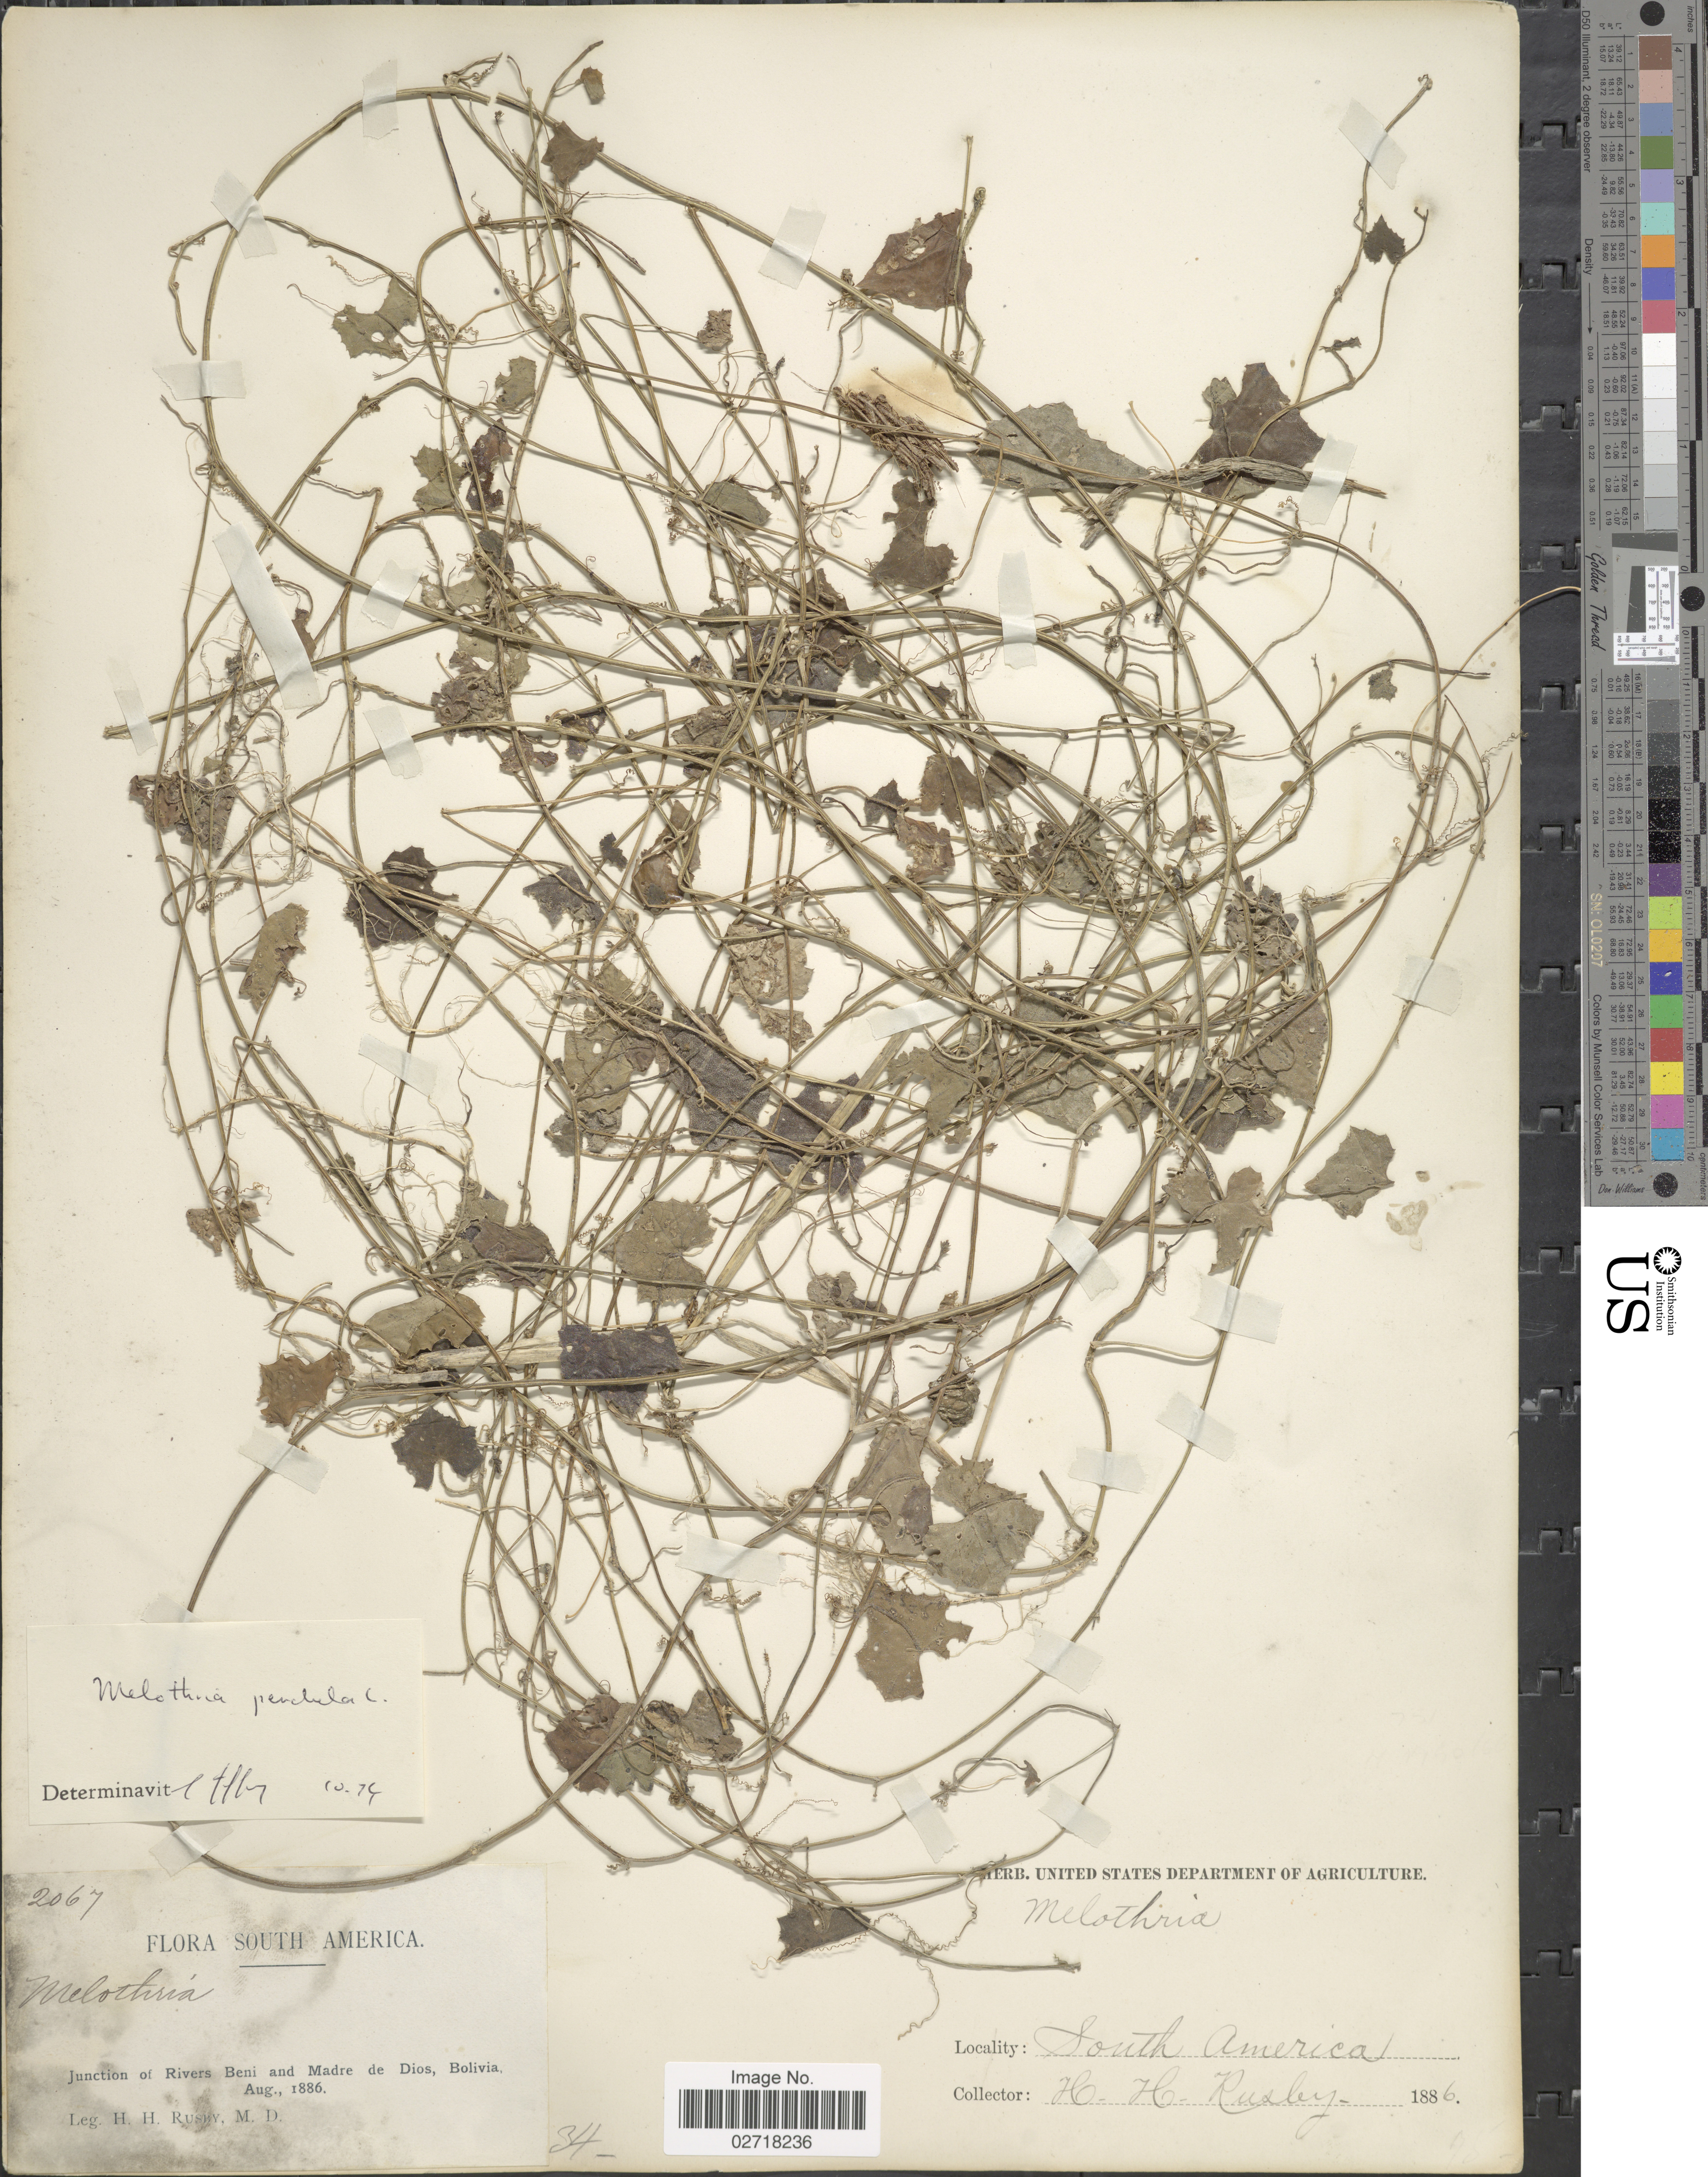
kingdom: Plantae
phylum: Tracheophyta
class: Magnoliopsida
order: Cucurbitales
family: Cucurbitaceae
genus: Melothria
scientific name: Melothria pendula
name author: L.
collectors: H. H. Rusby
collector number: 2067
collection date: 1886-08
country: Bolivia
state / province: Beni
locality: Junction of Rivers Beni and Madre de Dios